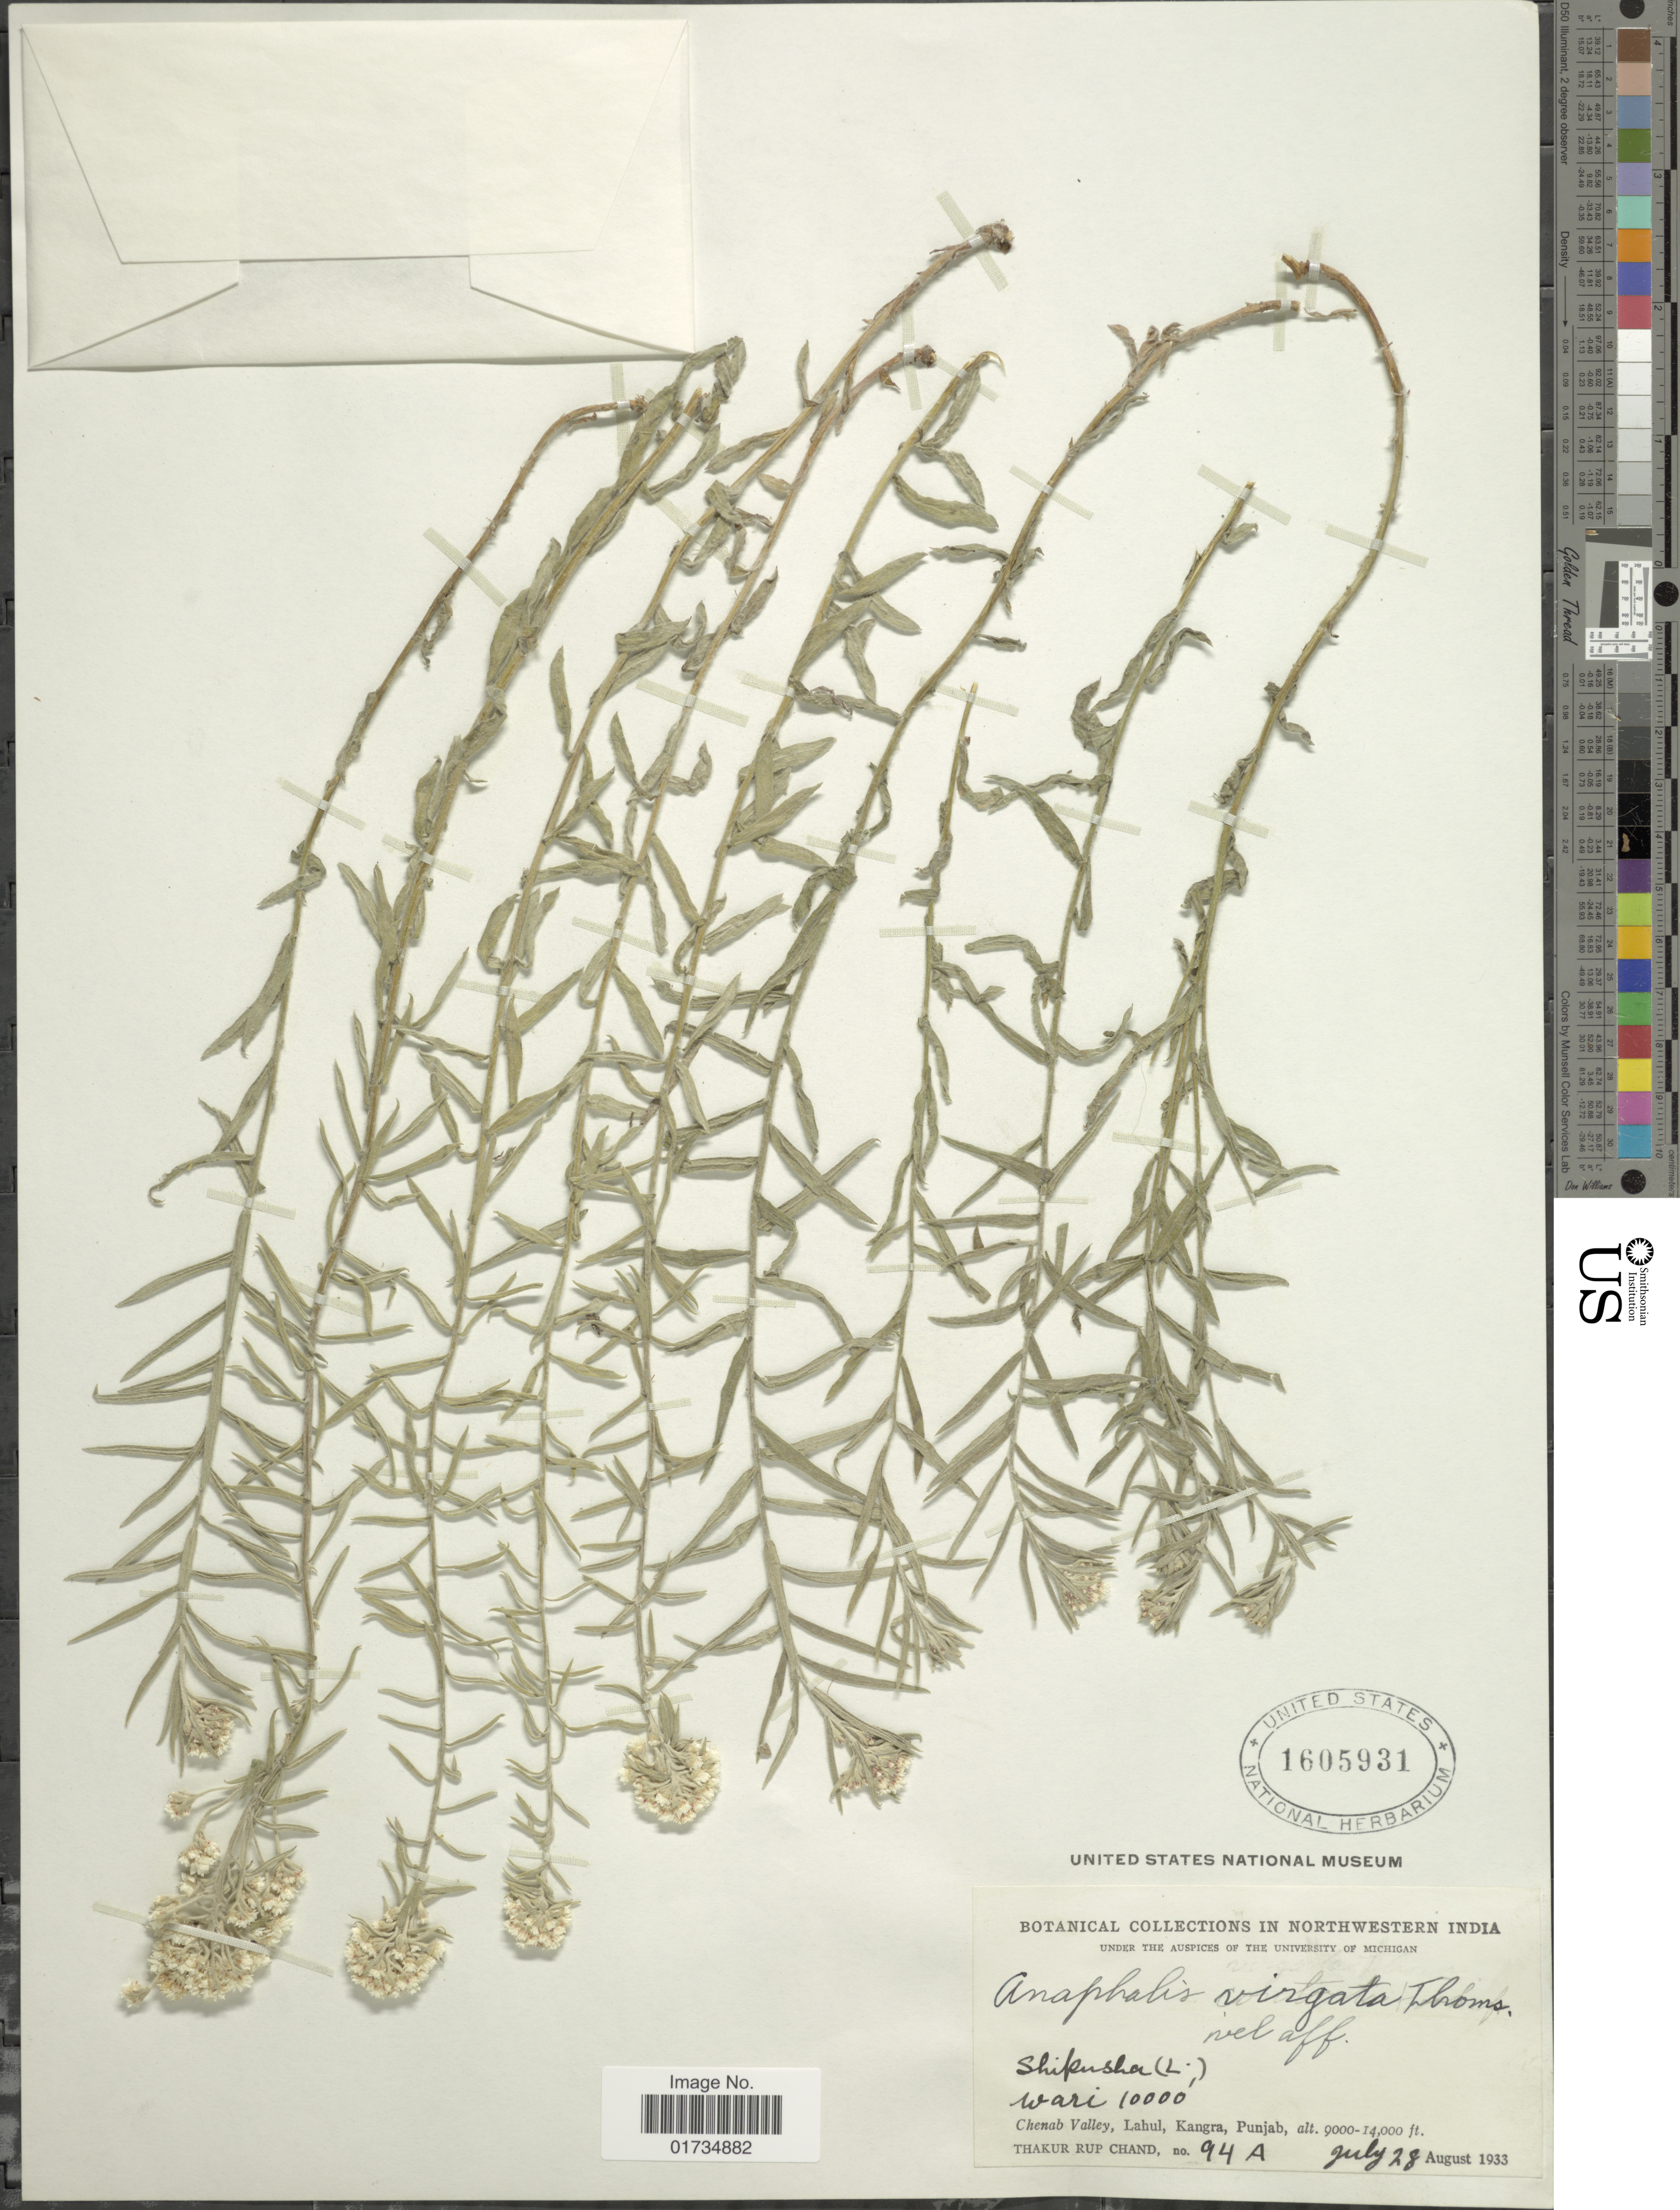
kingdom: Plantae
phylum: Tracheophyta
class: Magnoliopsida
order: Asterales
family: Asteraceae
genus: Anaphalis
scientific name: Anaphalis virgata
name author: Thomson ex C.B. Clarke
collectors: T. R. Chand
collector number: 94A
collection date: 1933-07-28/1933-08-28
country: India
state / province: Himachal Pradesh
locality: Northwestern India. Shipusha wari. Chenab Valley, Lahul, Kangra, Punjab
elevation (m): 3048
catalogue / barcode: US 1605931